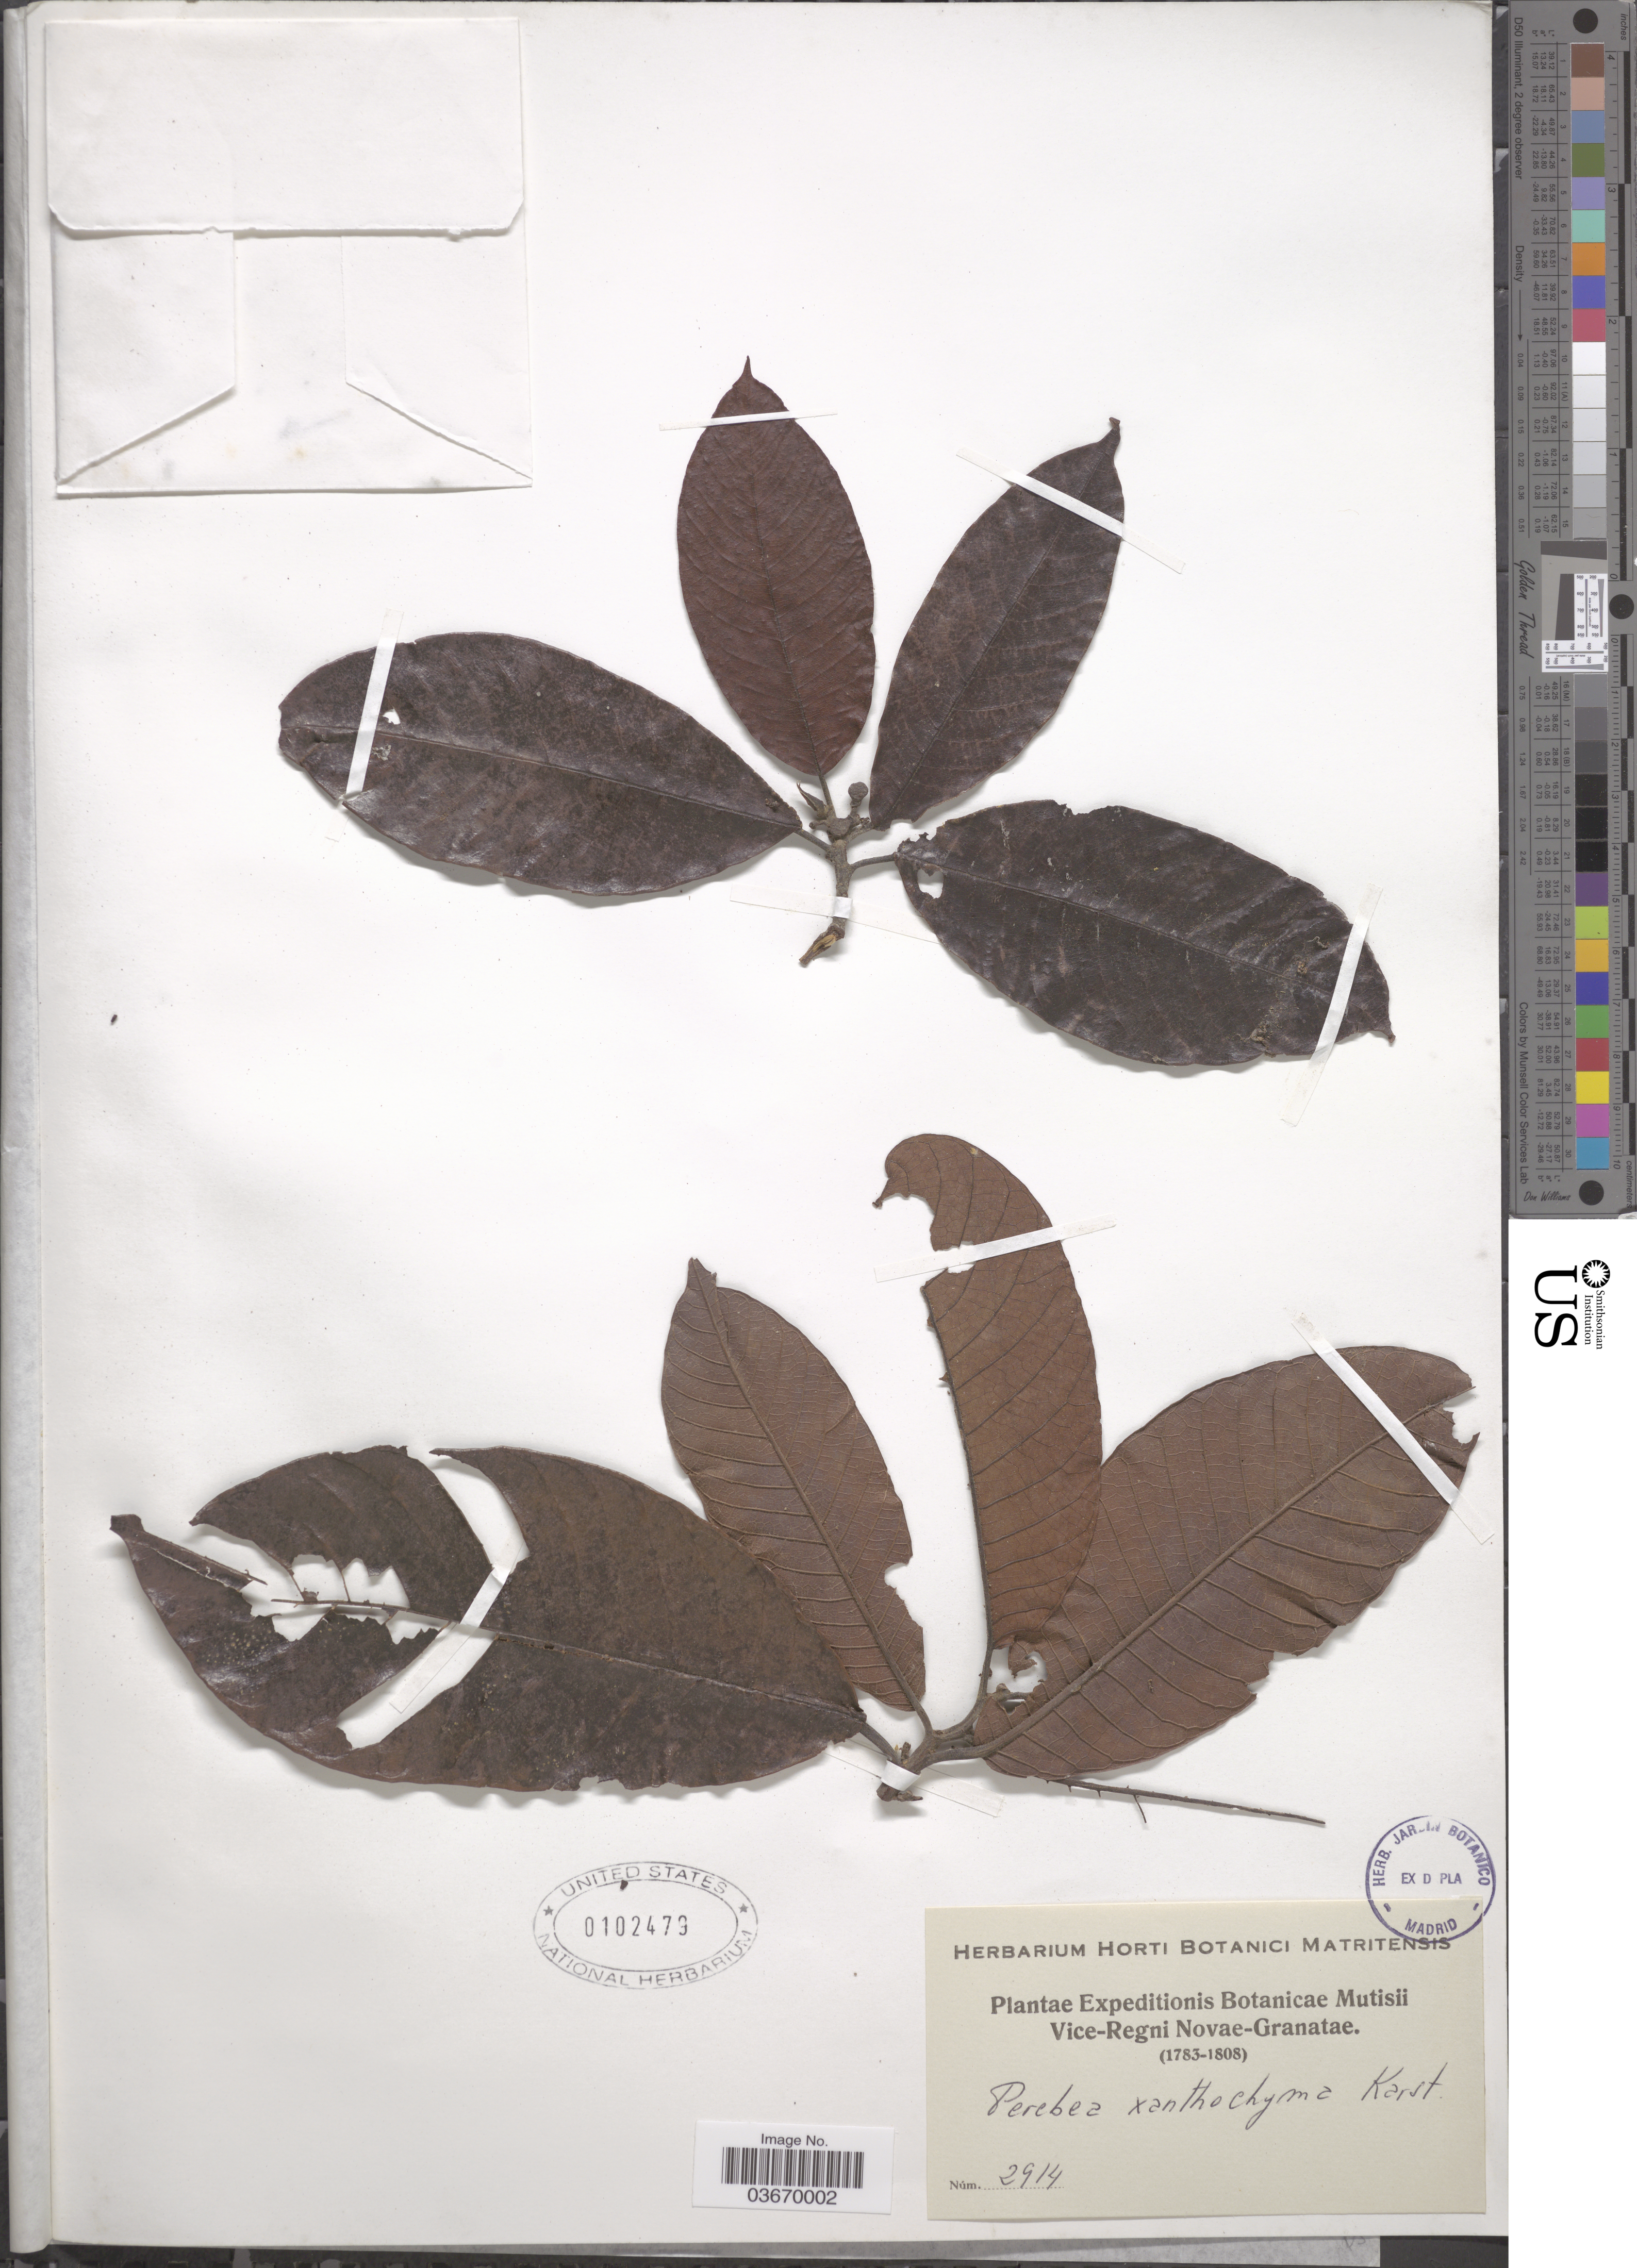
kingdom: Plantae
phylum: Tracheophyta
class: Magnoliopsida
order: Rosales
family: Moraceae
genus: Perebea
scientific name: Perebea xanthochyma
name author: H. Karst.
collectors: Expeditions Botanicae Mutisii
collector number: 2914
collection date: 1783/1808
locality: Vice-Regni Novae-Granatae.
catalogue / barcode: US 102479